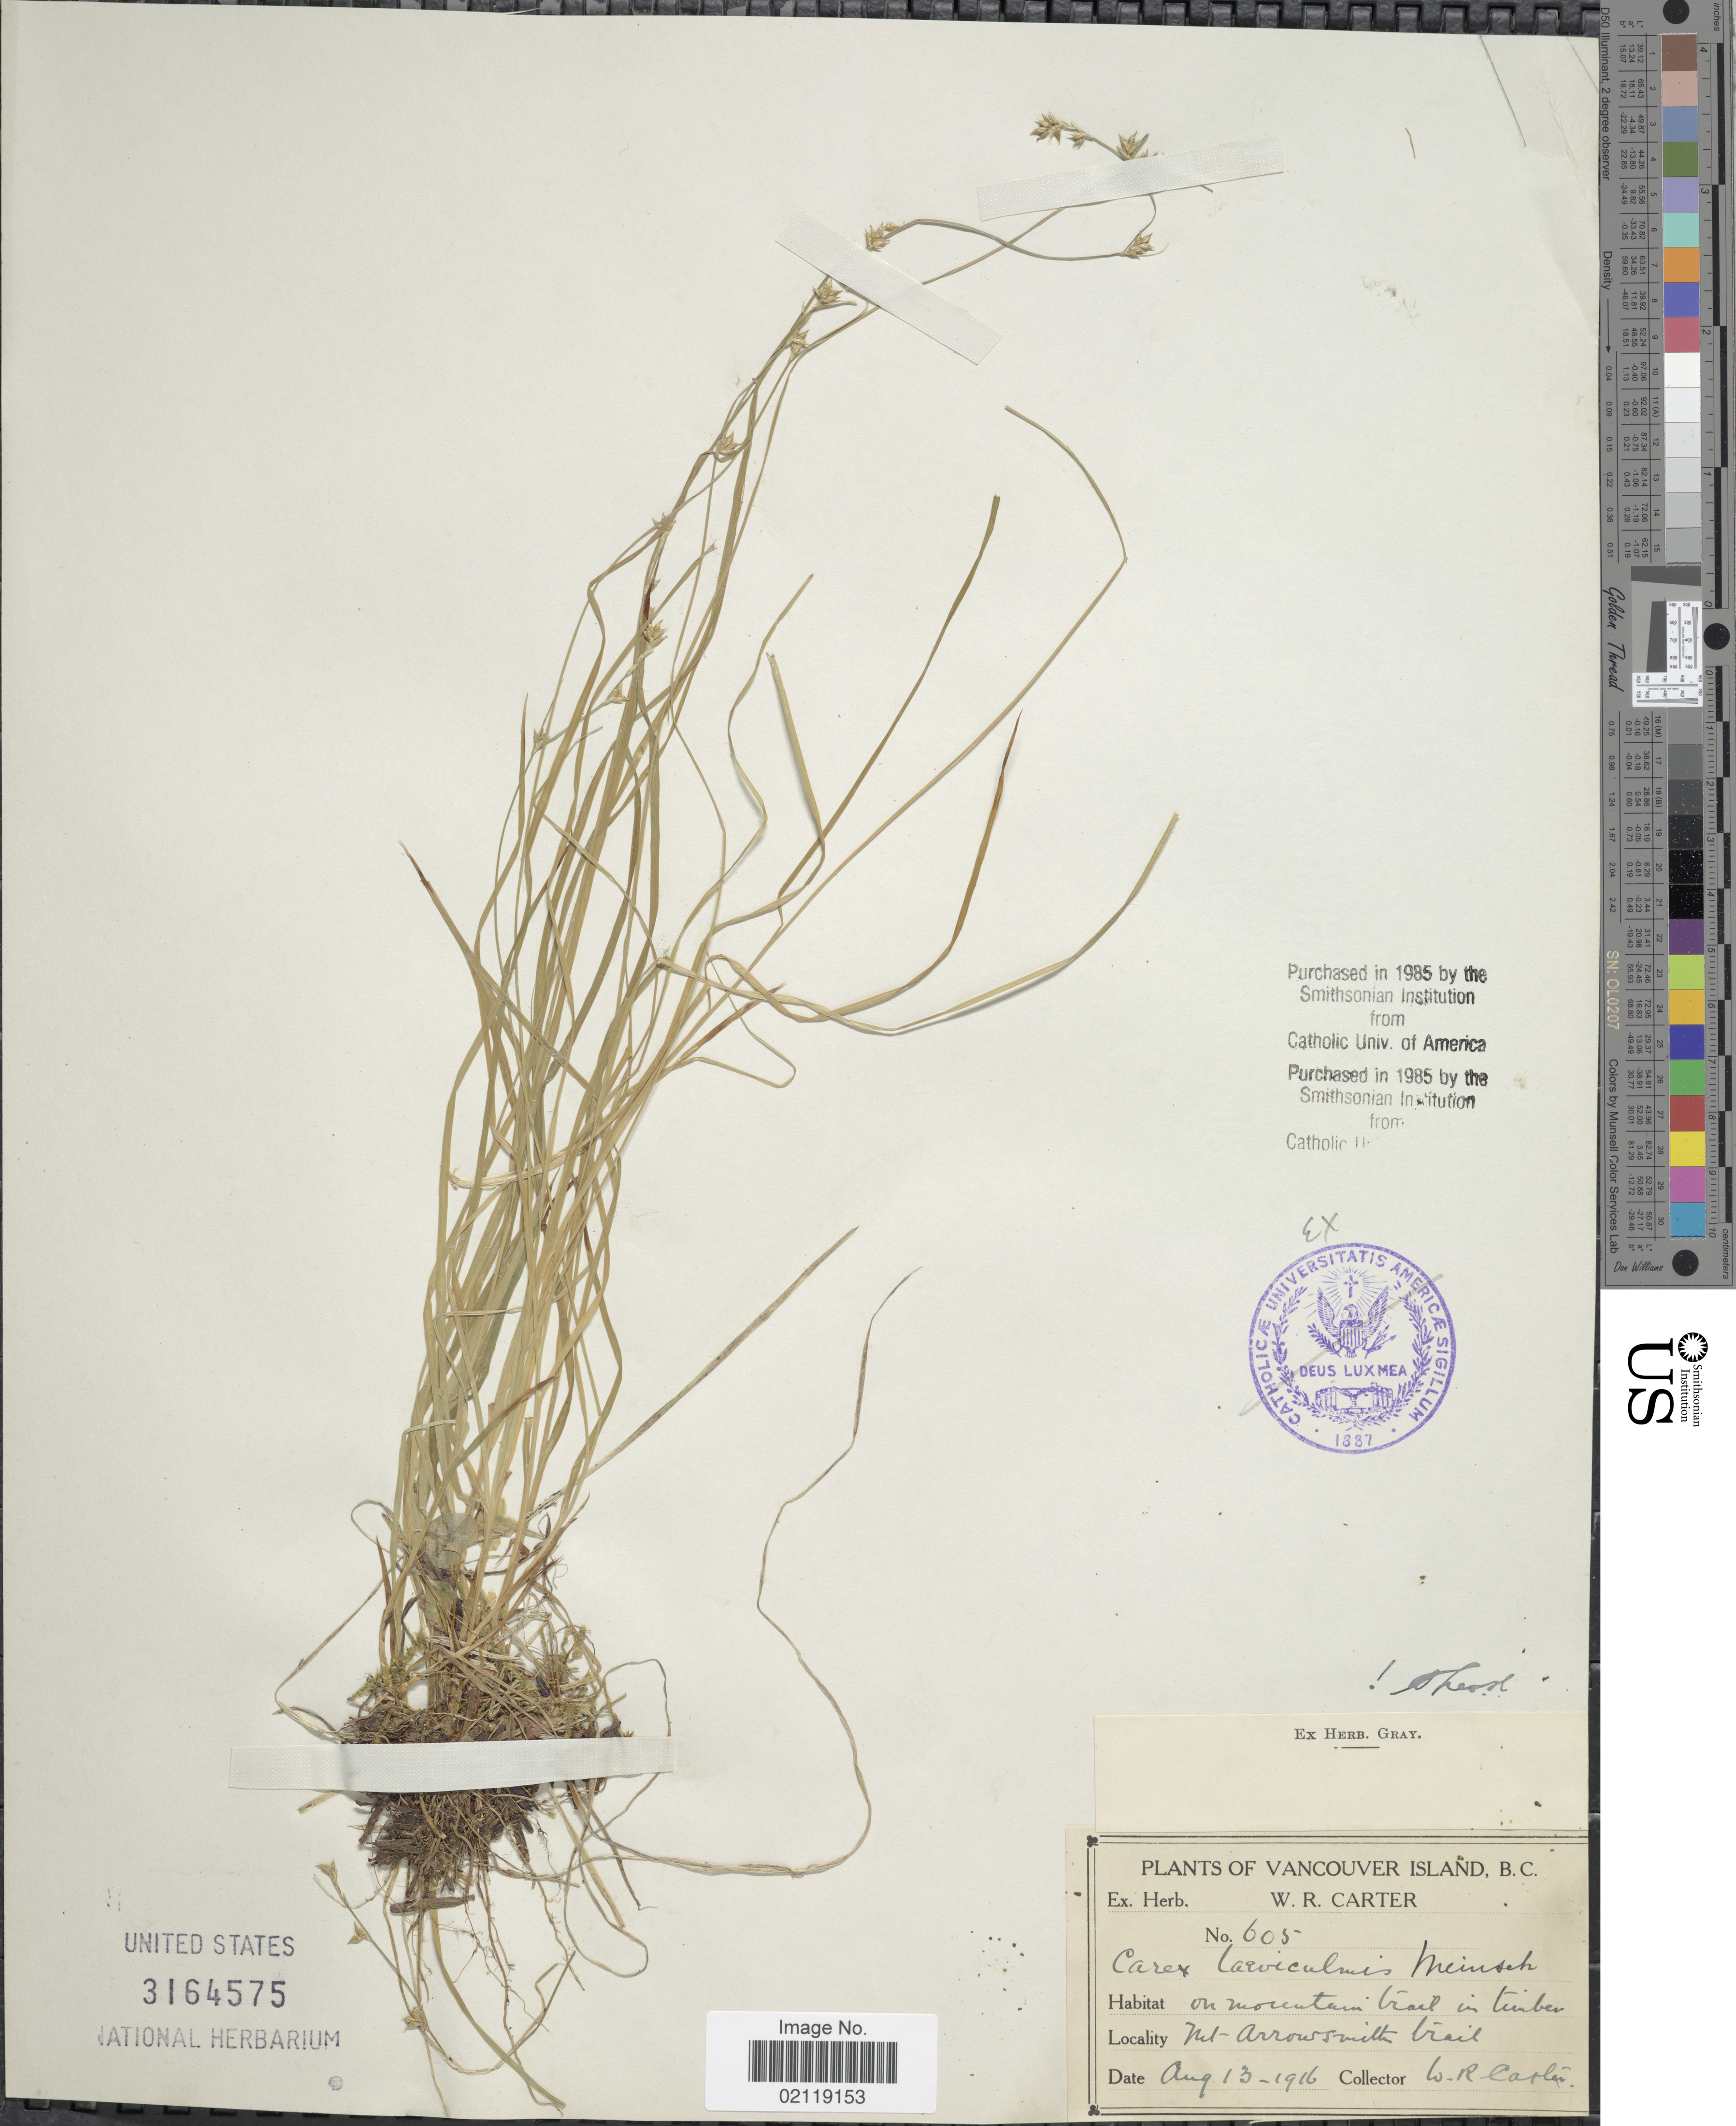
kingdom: Plantae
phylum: Tracheophyta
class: Liliopsida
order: Poales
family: Cyperaceae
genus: Carex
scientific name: Carex laeviculmis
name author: Meinsh.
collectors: W. R. Carter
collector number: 605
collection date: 1916-08-13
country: Canada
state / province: British Columbia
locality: Vancouver Island, B.C. On mountain trail in timber. Mt. Arrow Smith trail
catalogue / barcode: US 3164575